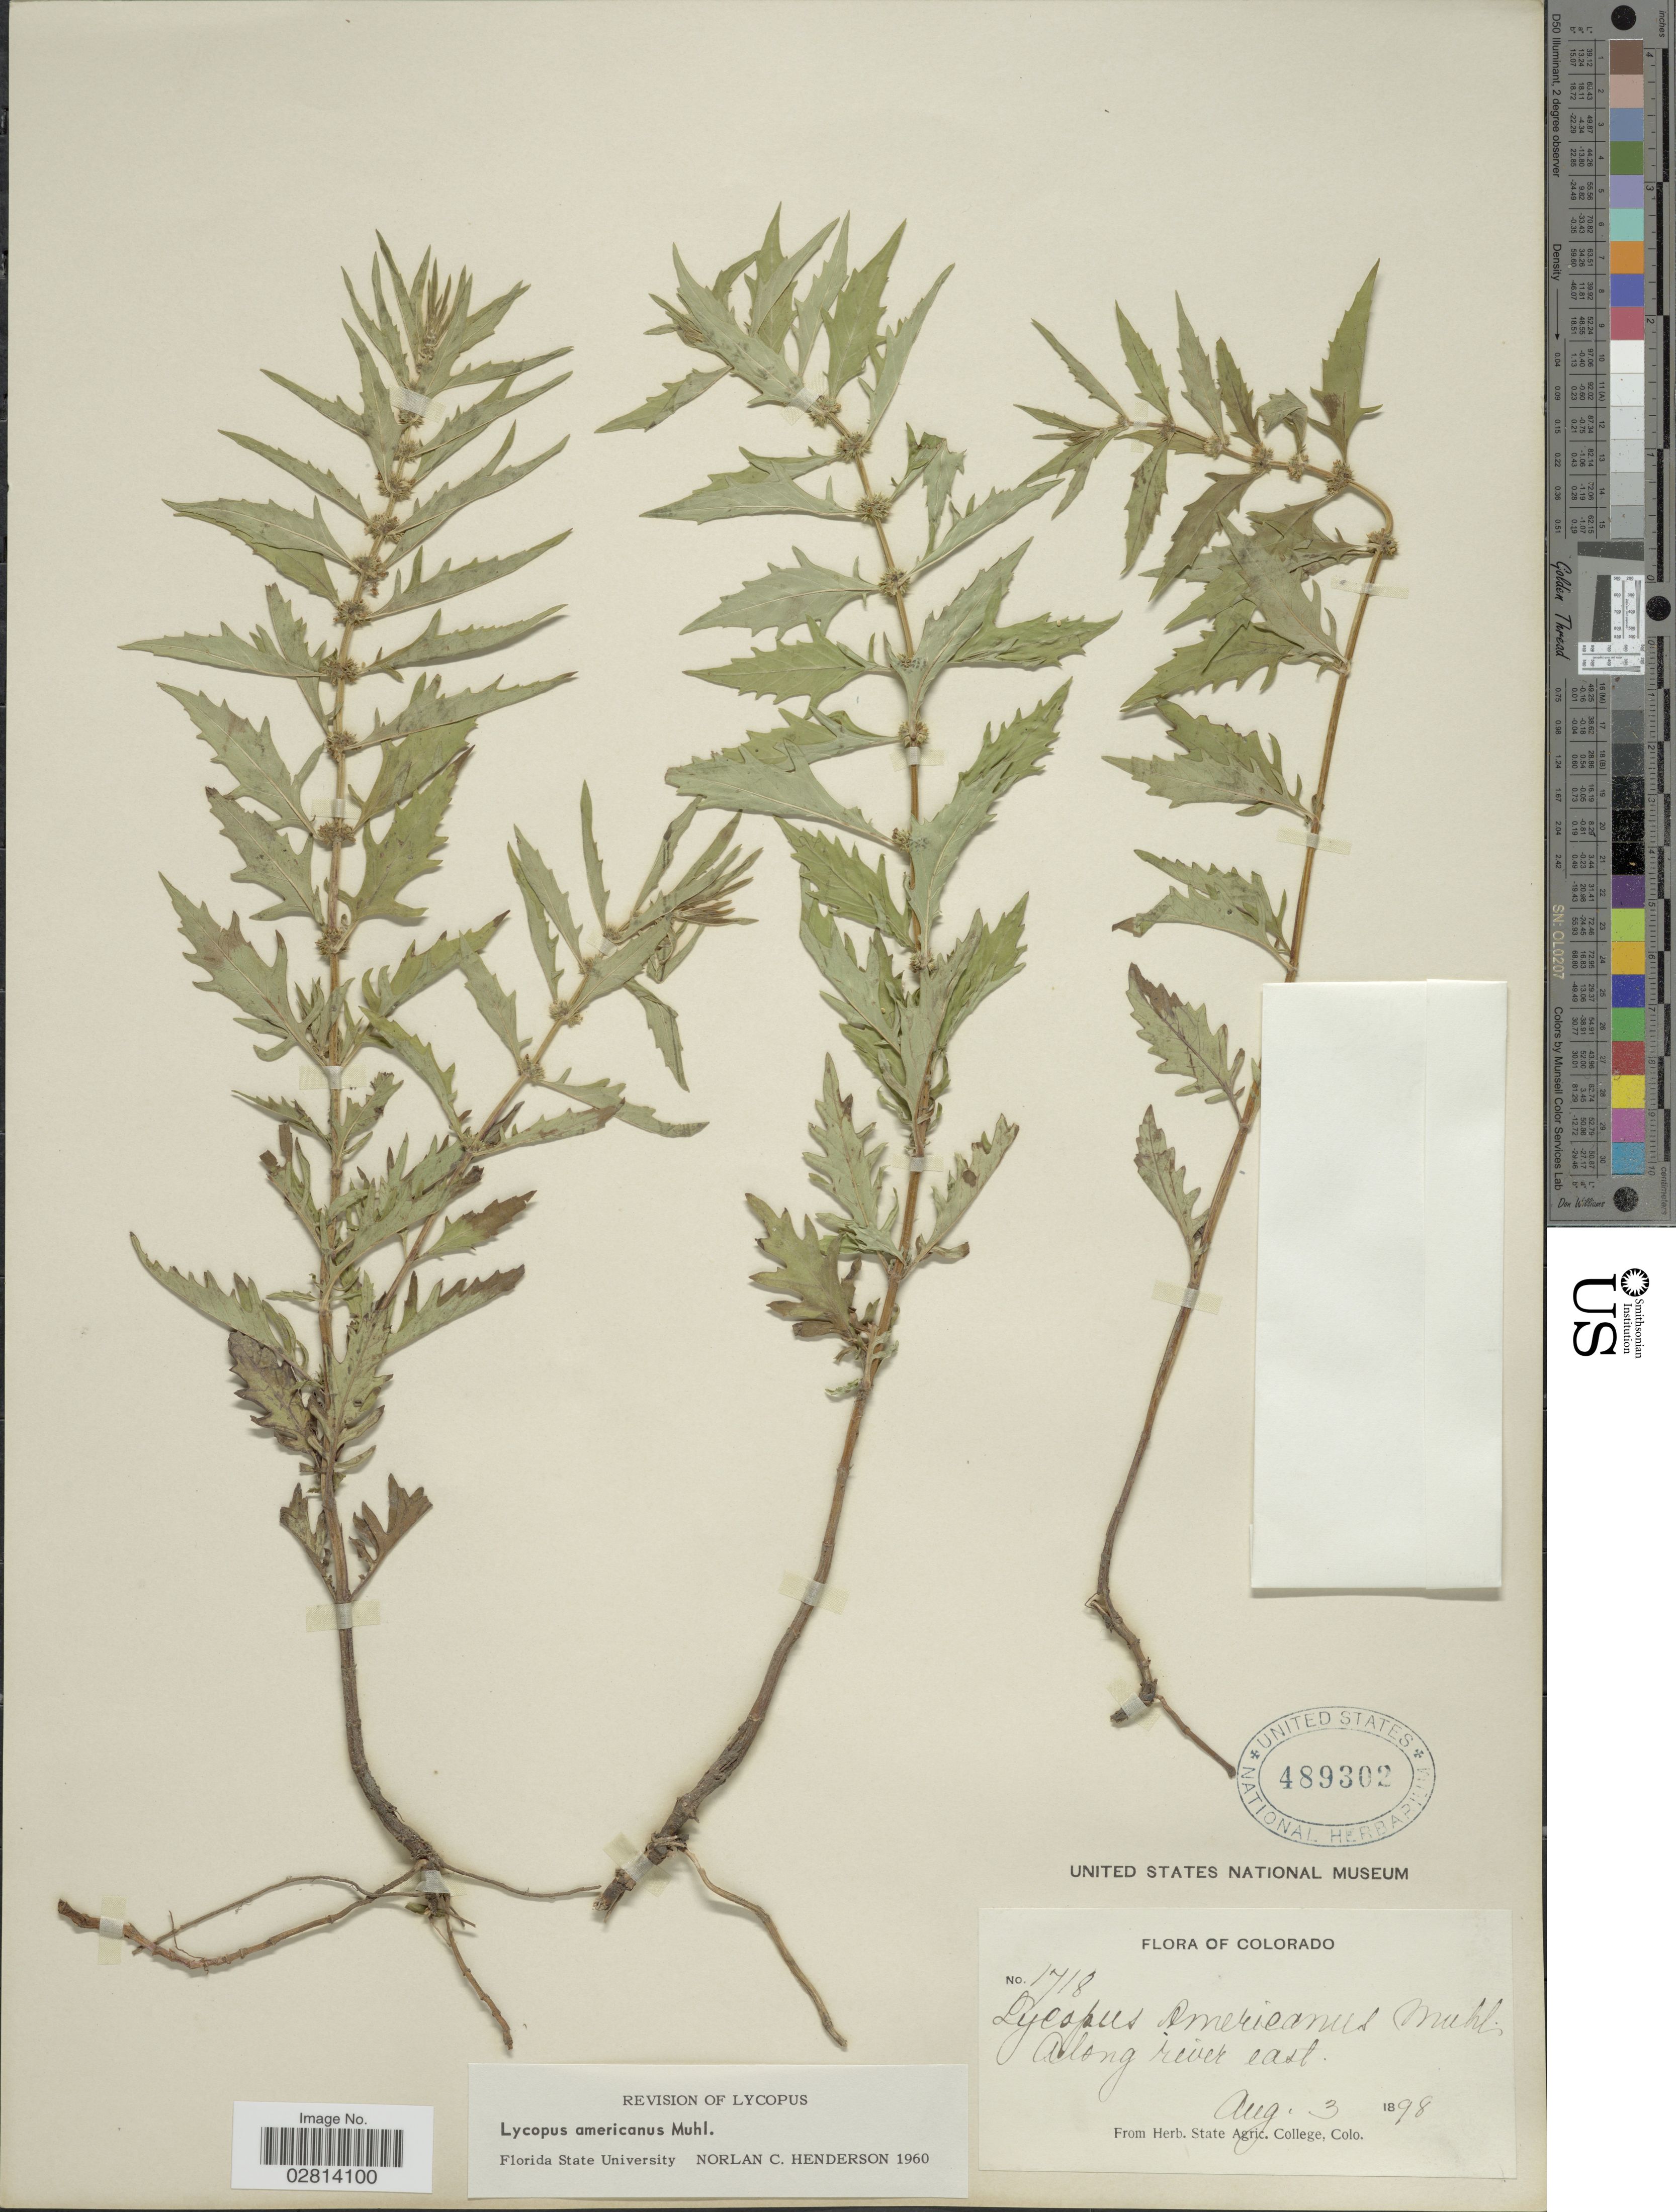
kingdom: Plantae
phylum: Tracheophyta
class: Magnoliopsida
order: Lamiales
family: Lamiaceae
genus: Lycopus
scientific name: Lycopus americanus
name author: Muhl. ex W.P.C. Barton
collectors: ex herb. State Agric. College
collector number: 1718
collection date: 1898-08-03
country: United States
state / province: Colorado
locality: Along river east.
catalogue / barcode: US 489302